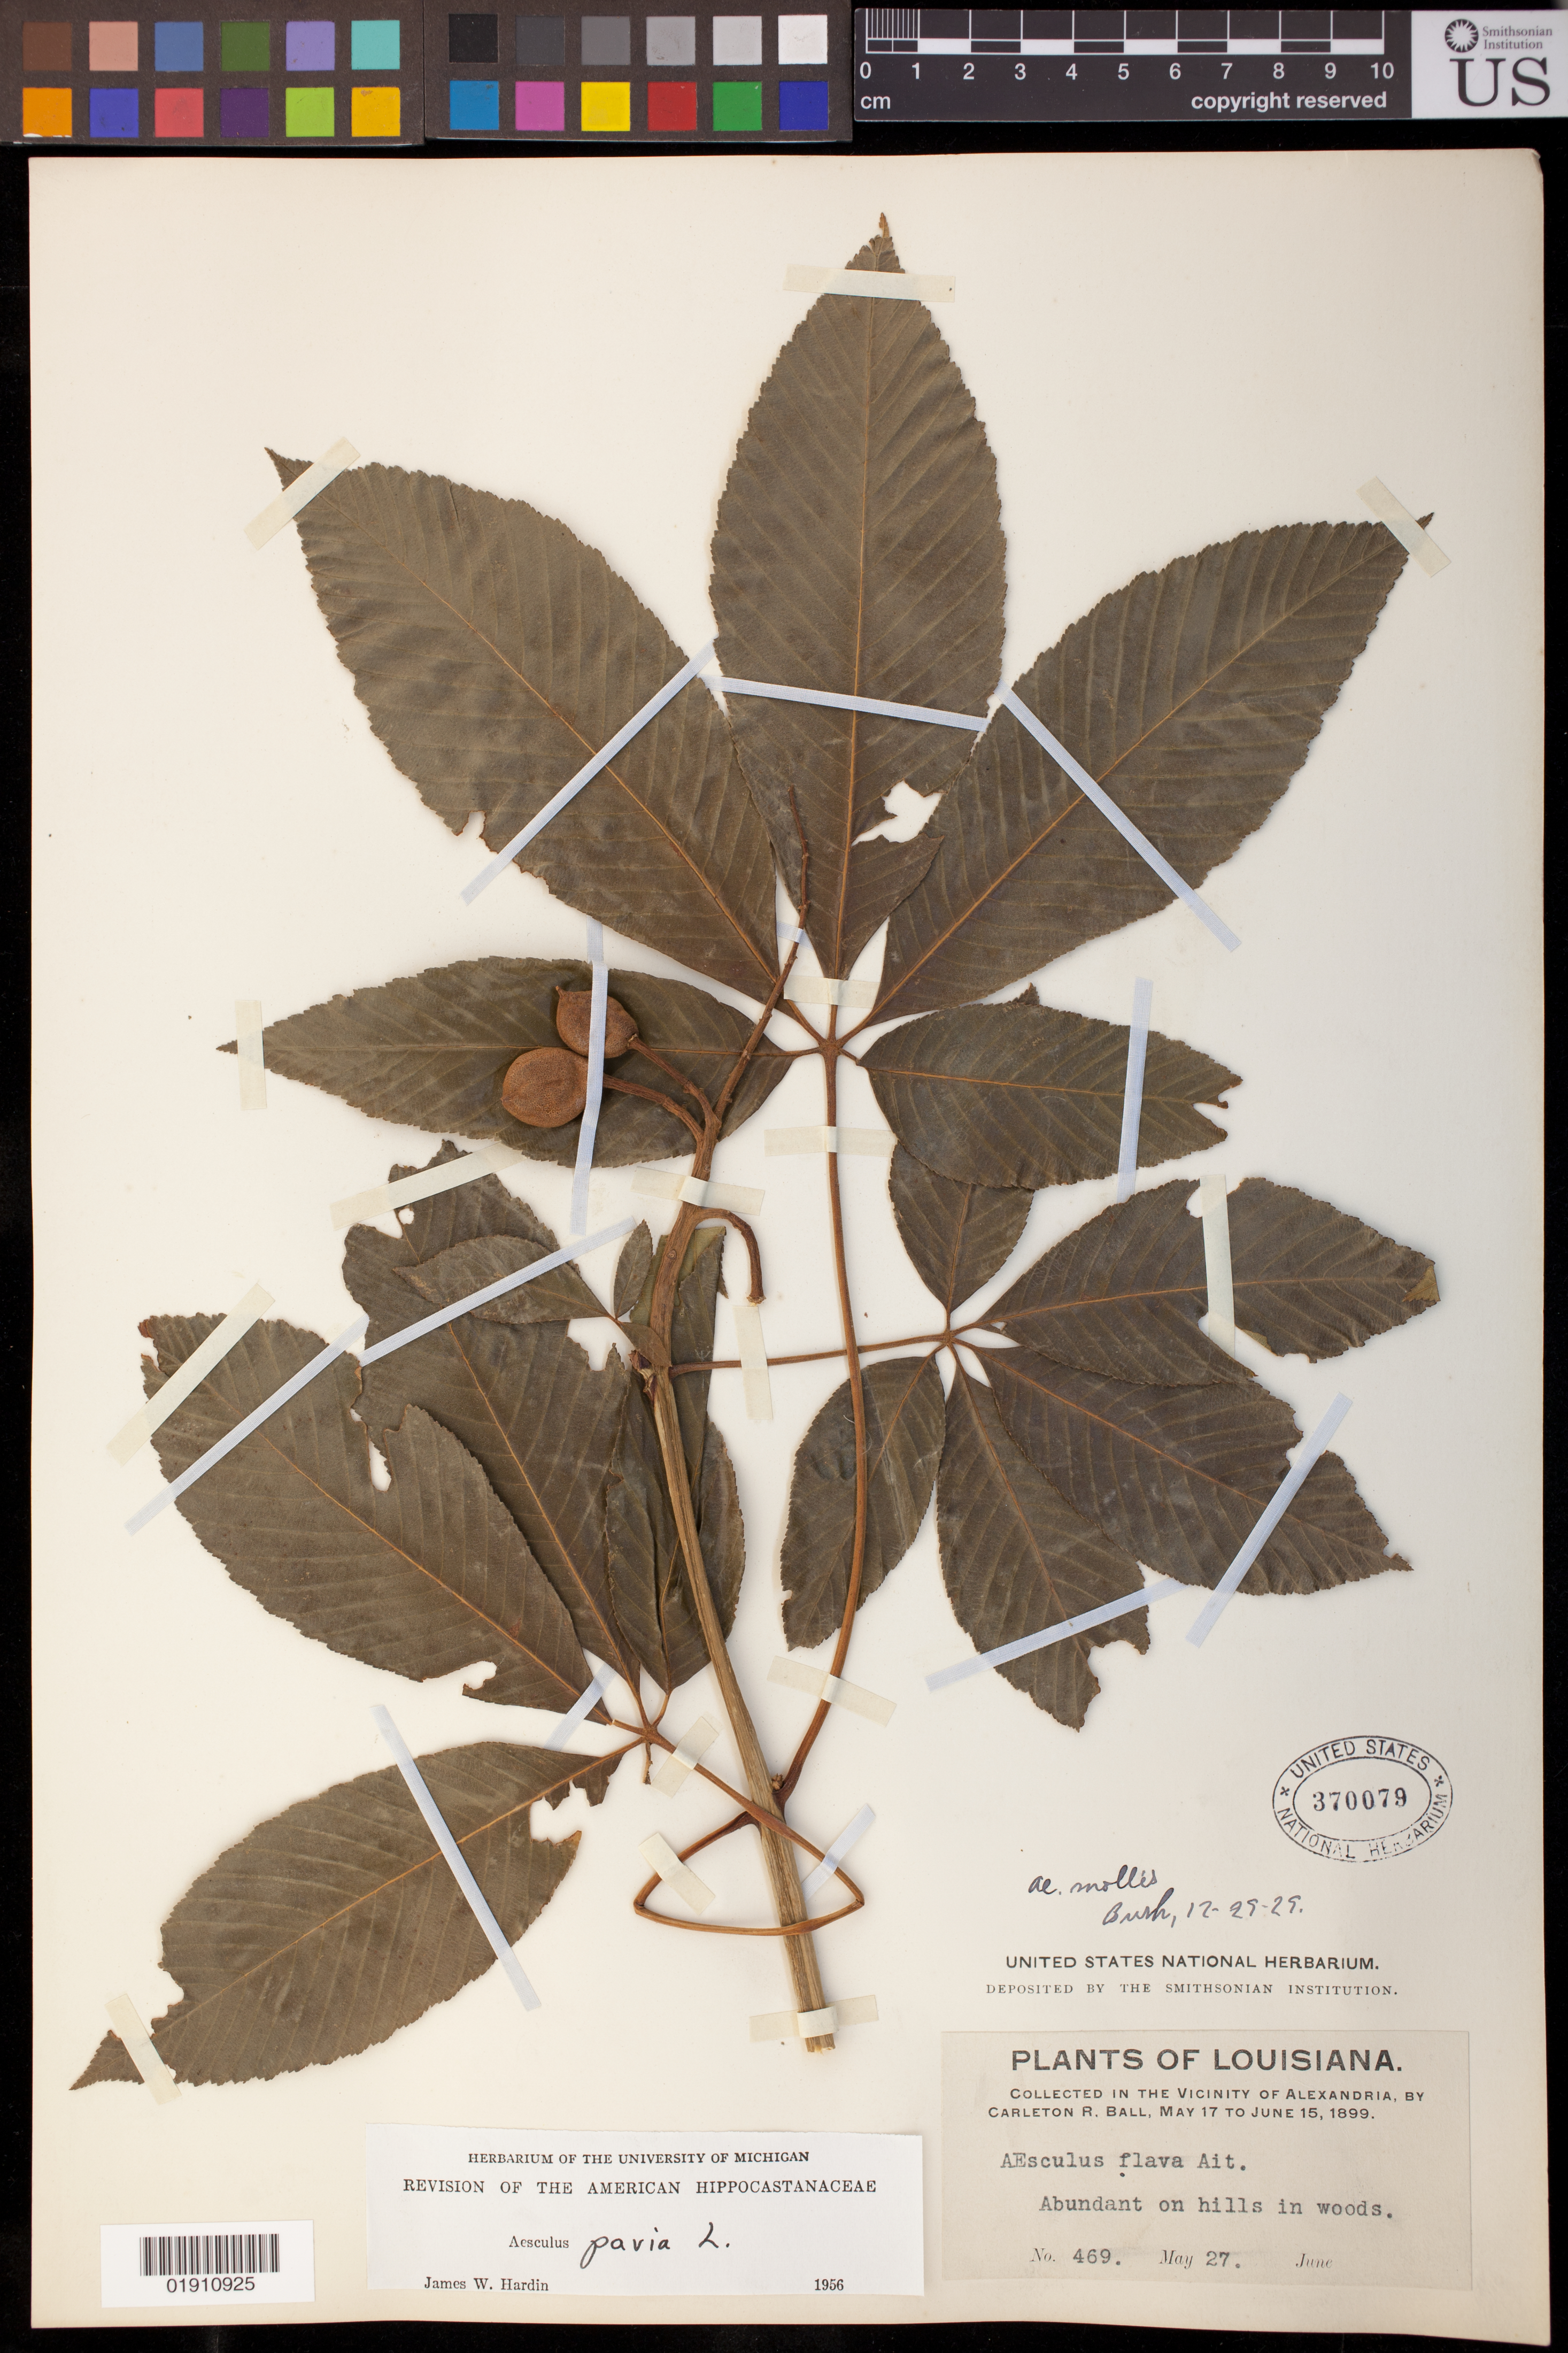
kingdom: Plantae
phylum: Tracheophyta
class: Magnoliopsida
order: Sapindales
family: Sapindaceae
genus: Aesculus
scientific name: Aesculus pavia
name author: L.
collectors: C. R. Ball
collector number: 469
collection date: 1899-05-27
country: United States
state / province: Louisiana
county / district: Rapides Parish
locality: Vicinity of Alexandria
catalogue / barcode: US 370079